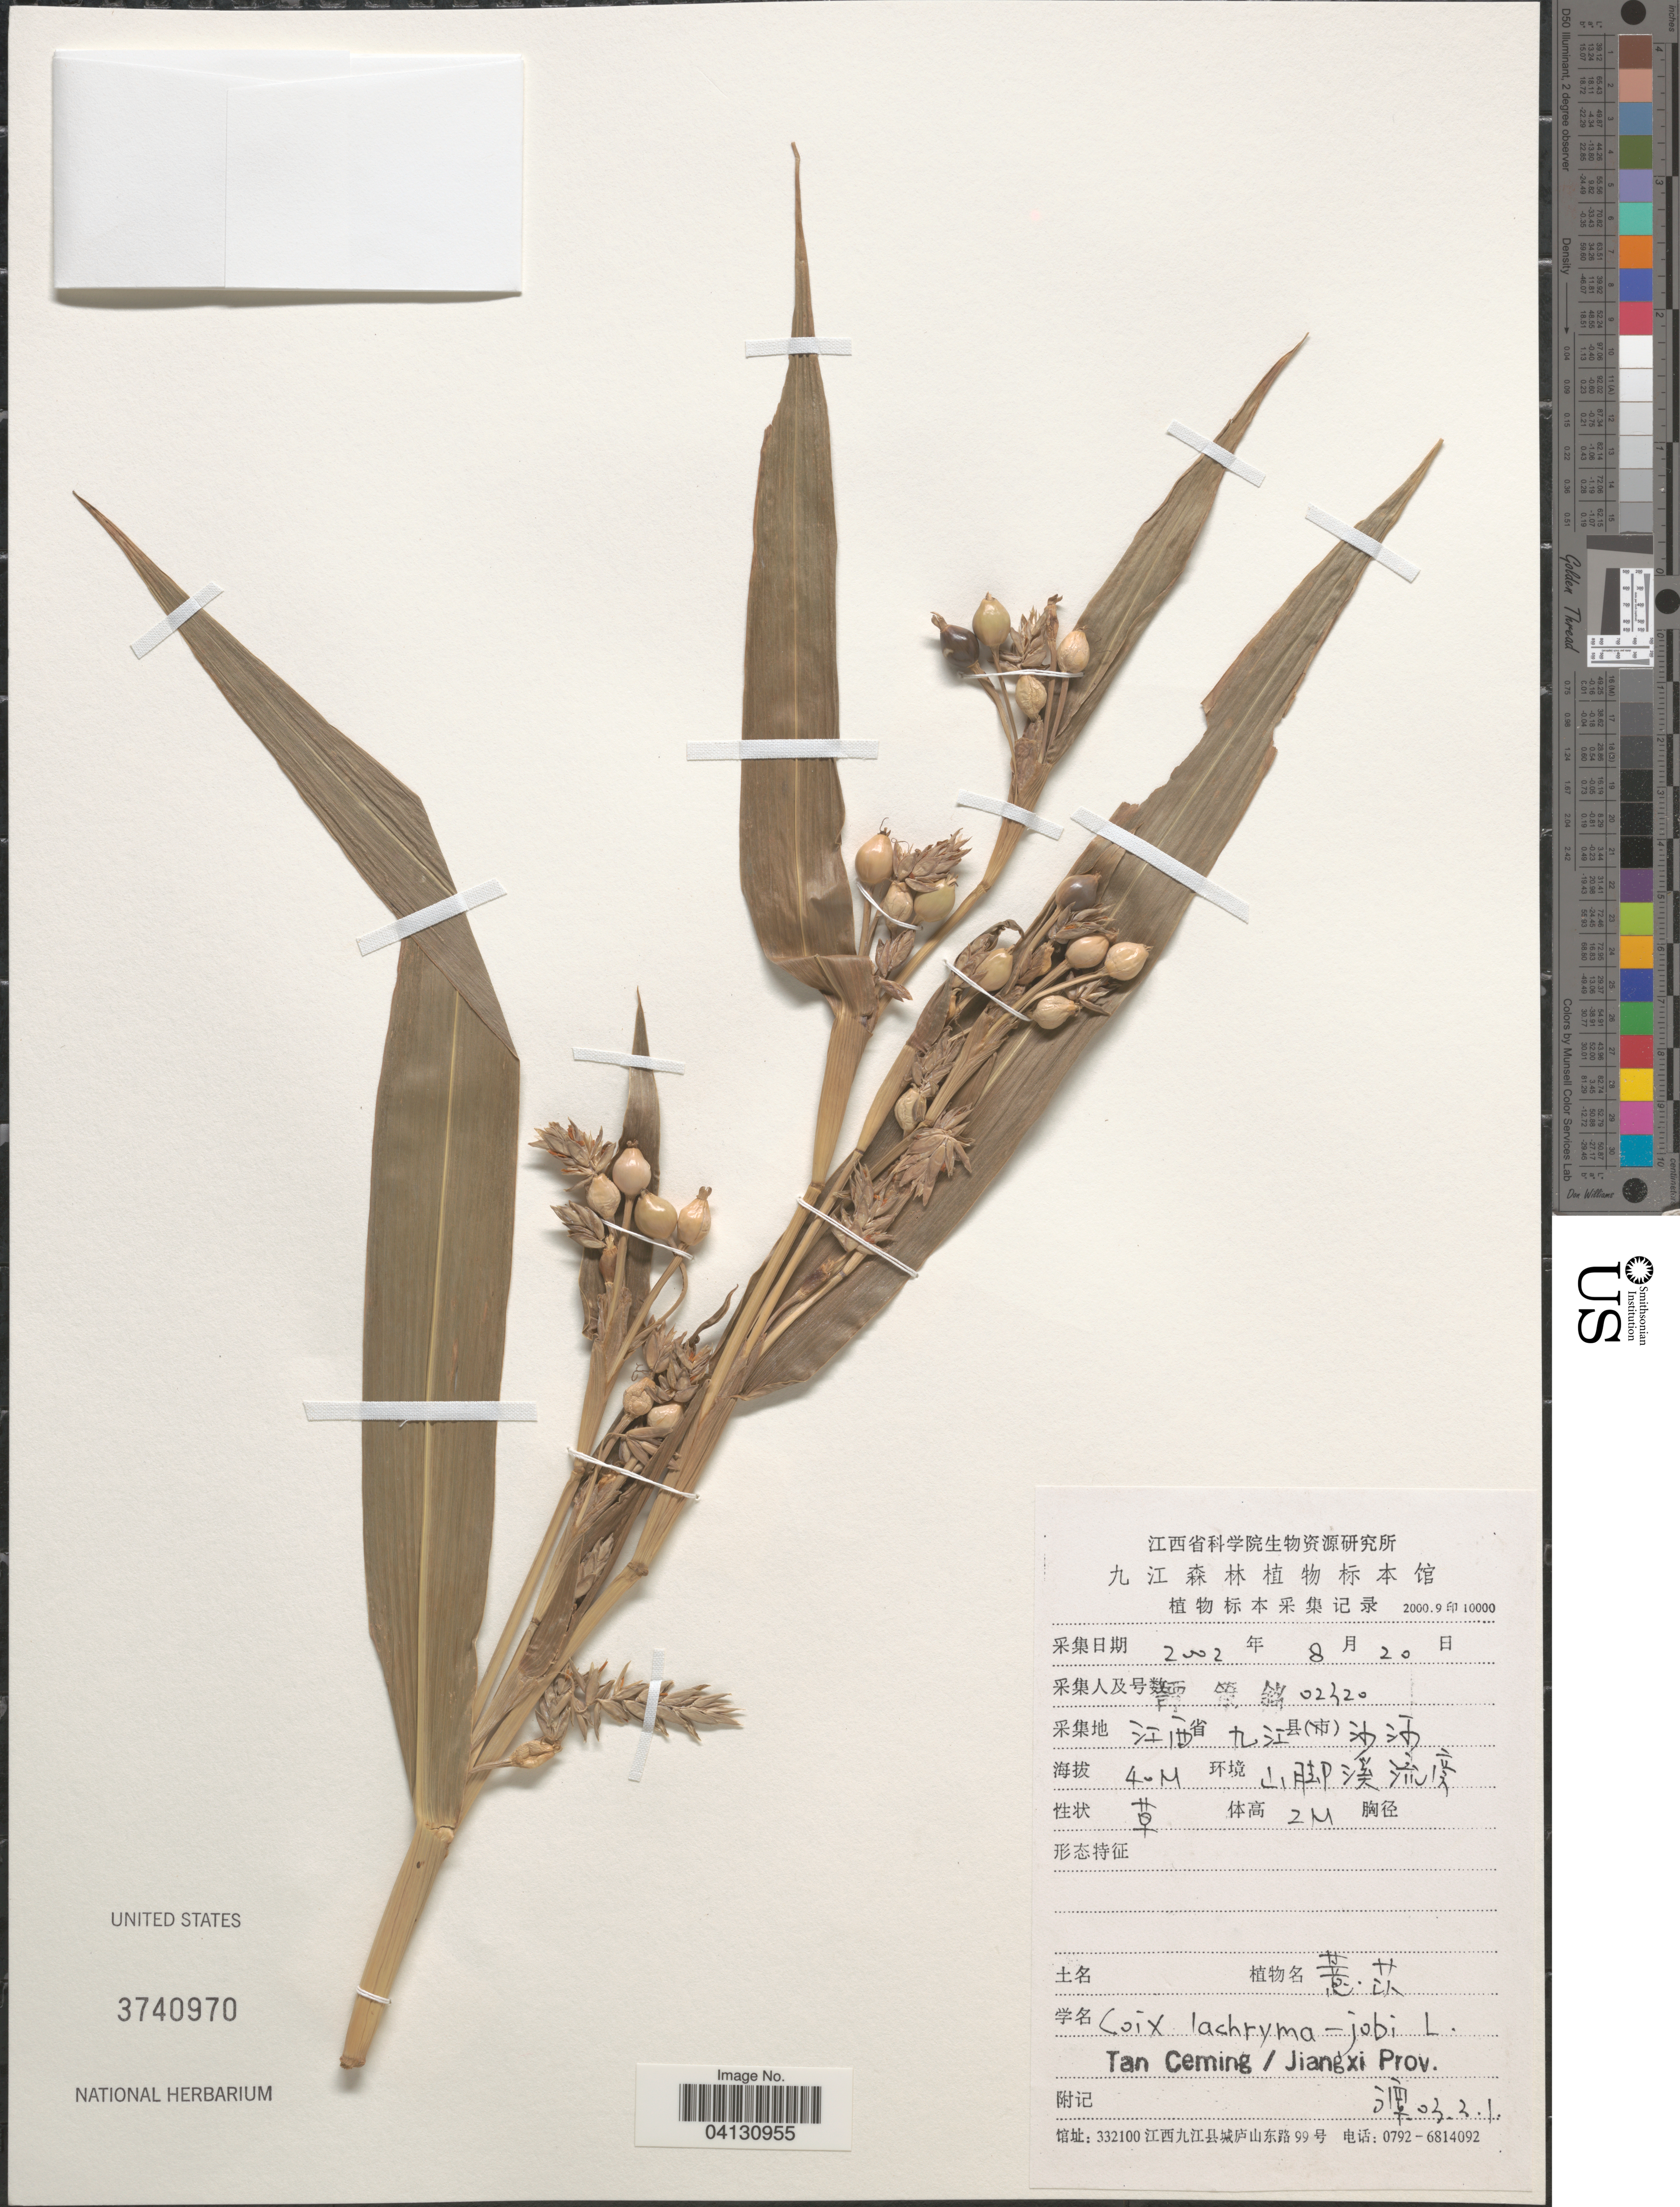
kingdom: Plantae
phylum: Tracheophyta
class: Liliopsida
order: Poales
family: Poaceae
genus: Coix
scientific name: Coix lachryma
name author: L.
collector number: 02320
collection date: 2002-08-20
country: China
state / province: Jiangxi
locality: X. Tan Ceming.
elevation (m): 4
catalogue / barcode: US 3740970